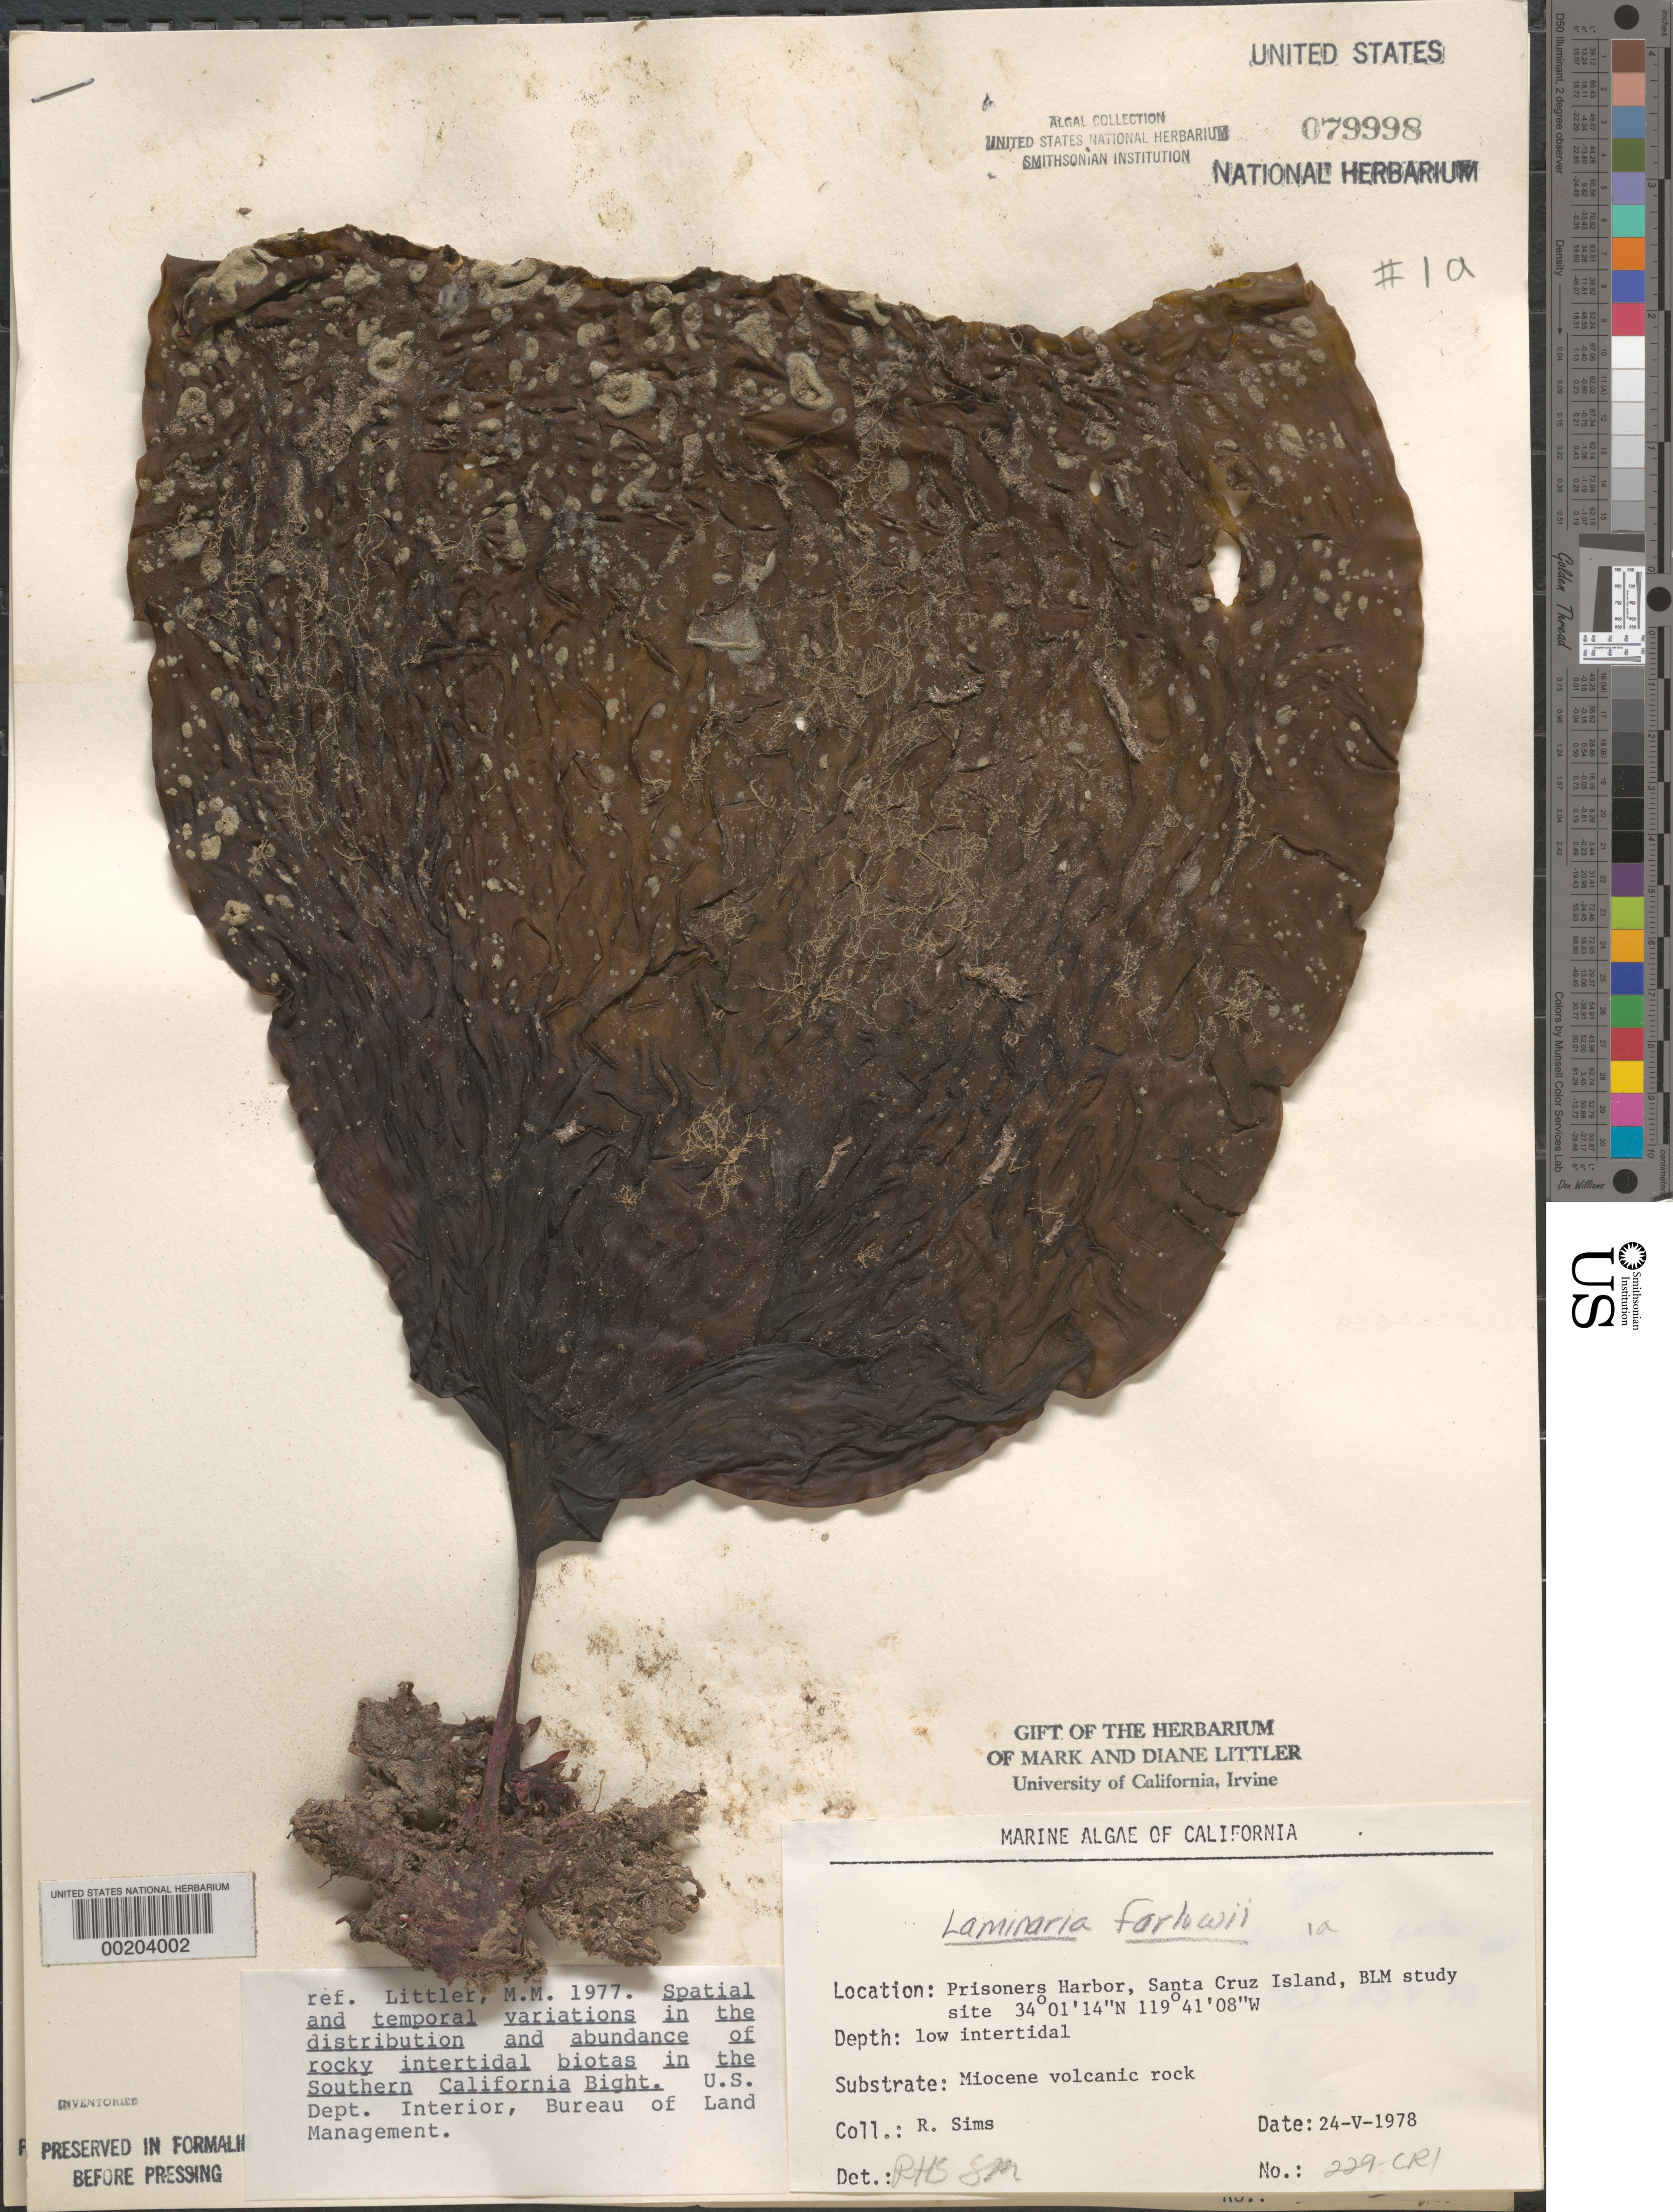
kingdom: Chromista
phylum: Ochrophyta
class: Phaeophyceae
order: Laminariales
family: Laminariaceae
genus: Laminaria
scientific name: Laminaria farlowii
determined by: Sims, Robert H.; Murray, S. N.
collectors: R. H. Sims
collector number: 229-cri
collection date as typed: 24 May 1978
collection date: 1978-05-24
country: United States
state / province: California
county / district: Santa Barbara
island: Santa Cruz Island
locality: Prisoners Harbor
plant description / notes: BLM-SOCALBIGHT Rocky Intertidal Survey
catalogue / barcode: US 79998